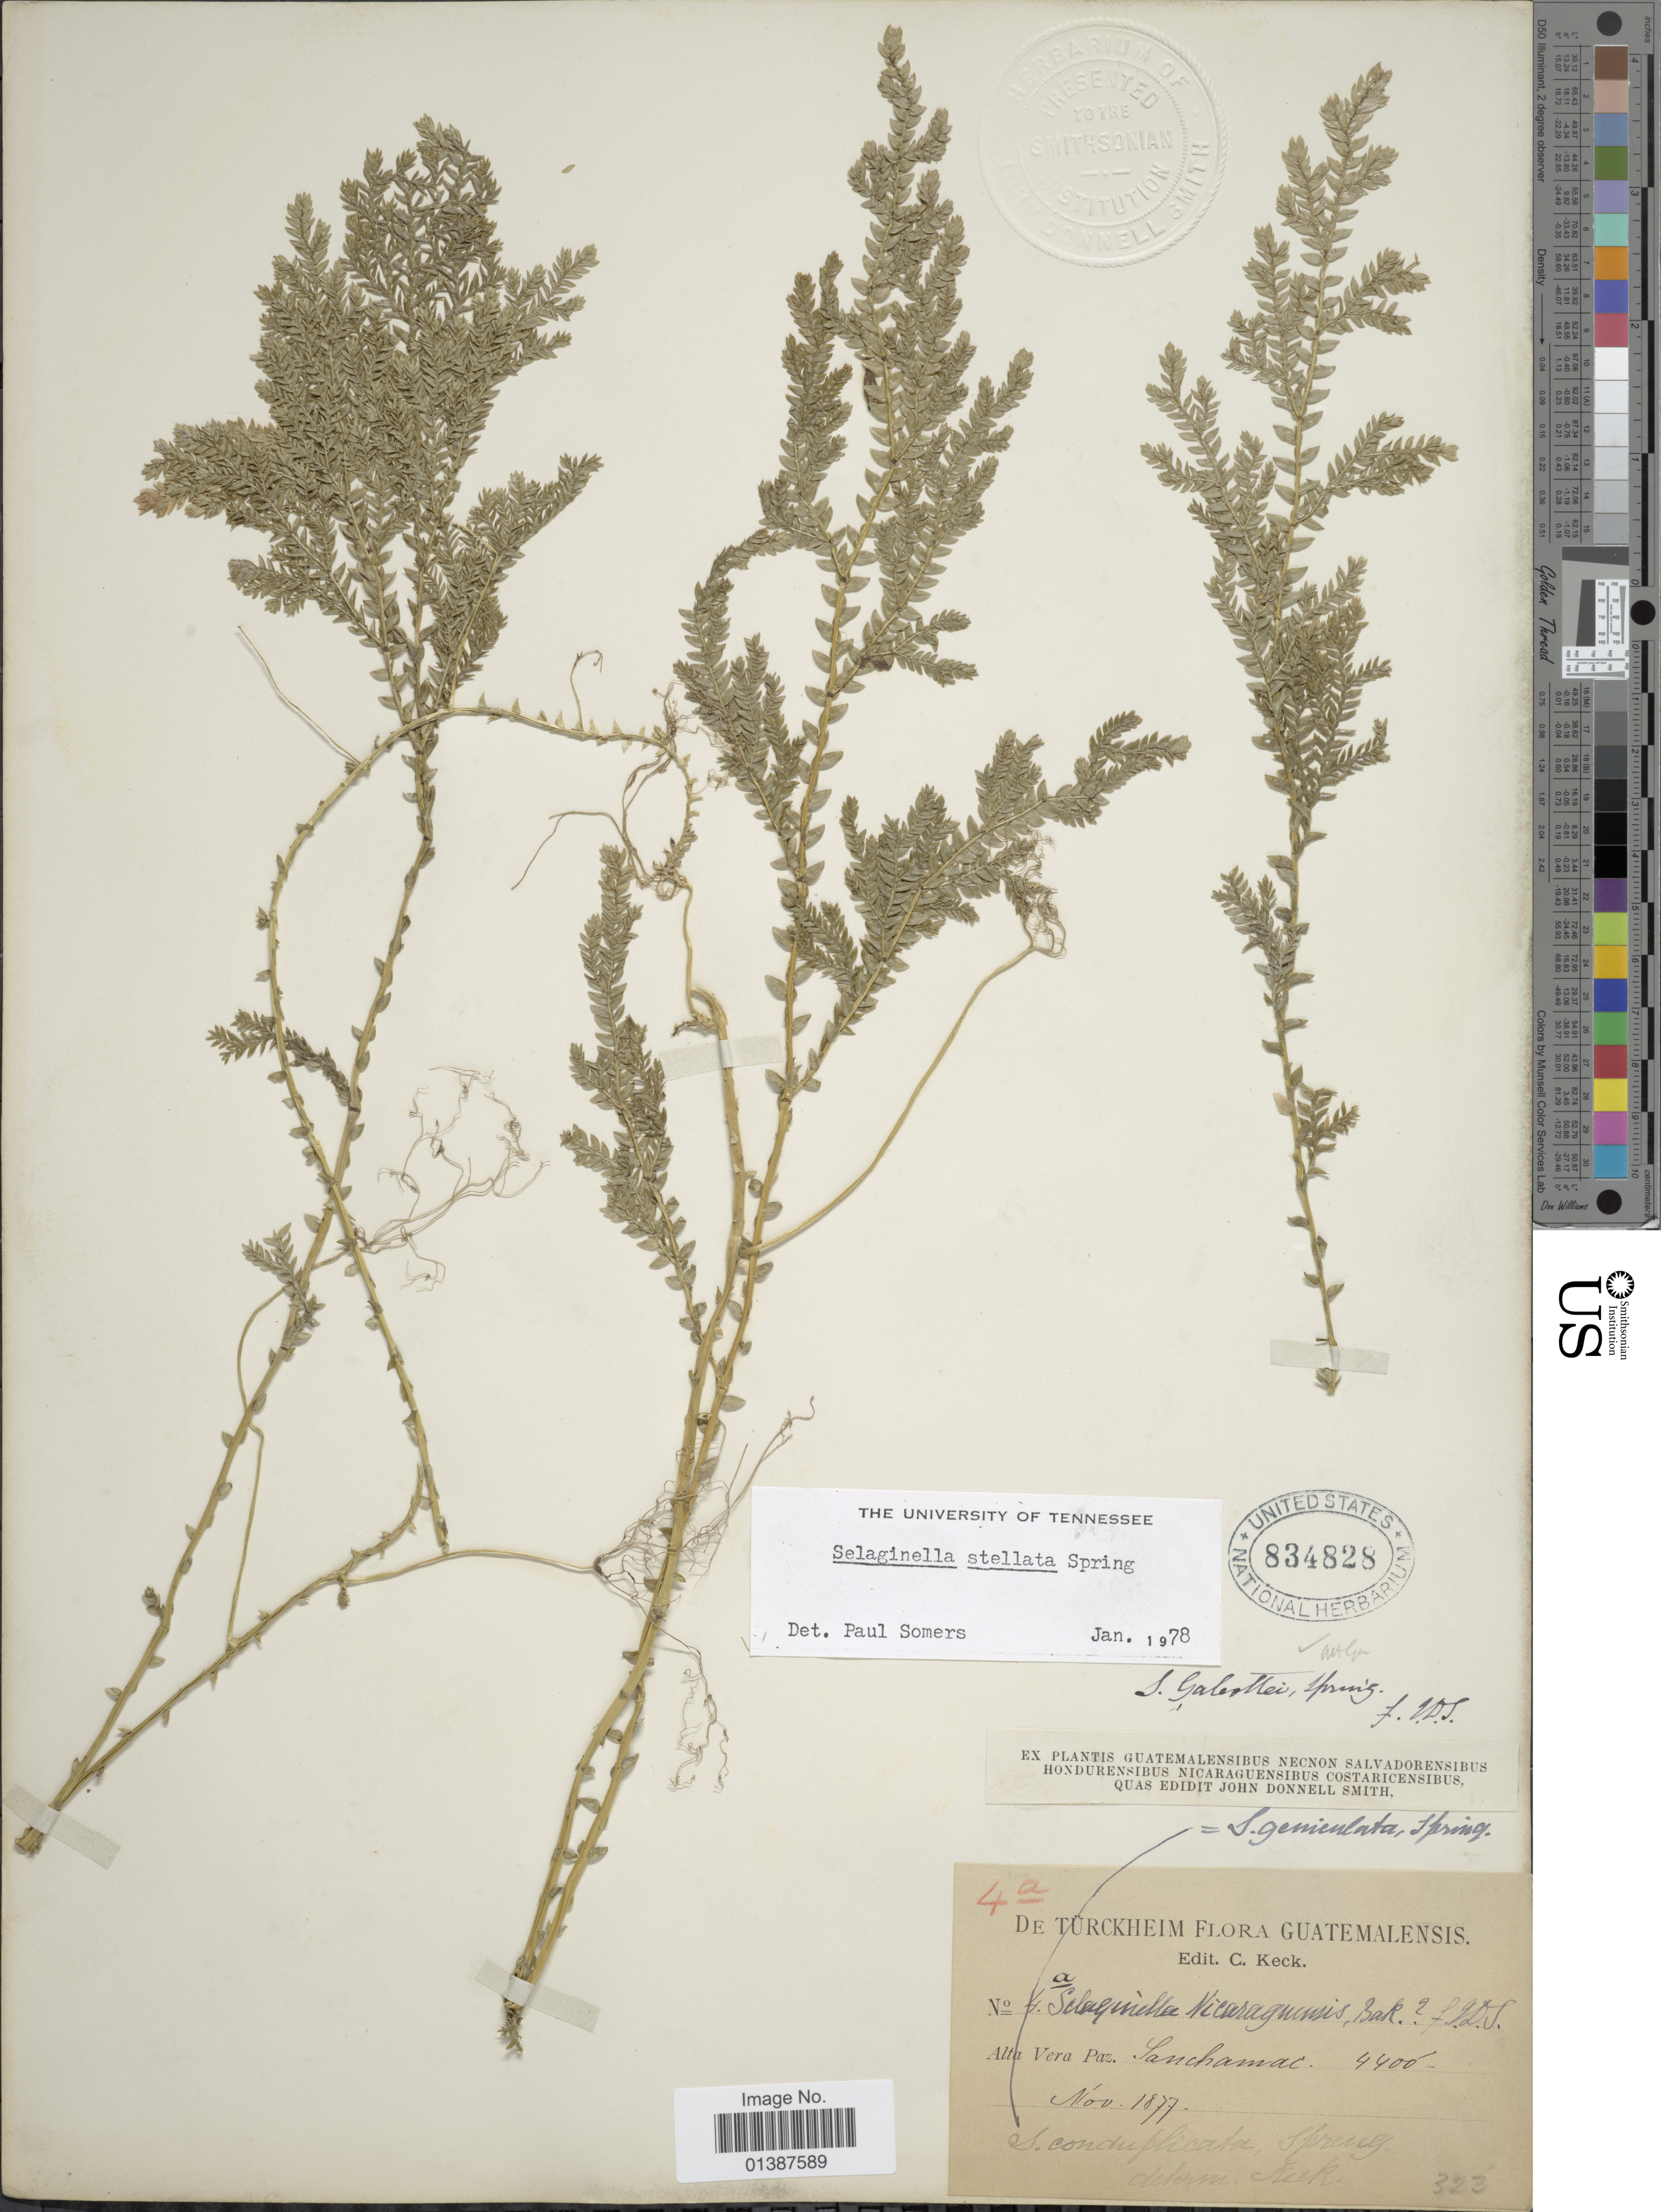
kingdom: Plantae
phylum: Tracheophyta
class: Lycopodiopsida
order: Selaginellales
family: Selaginellaceae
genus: Selaginella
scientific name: Selaginella galeottii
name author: Spring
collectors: C. Keck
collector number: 4a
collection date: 1877-11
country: Guatemala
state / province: Alta Verapaz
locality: Sanchamac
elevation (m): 1341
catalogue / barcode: US 834828